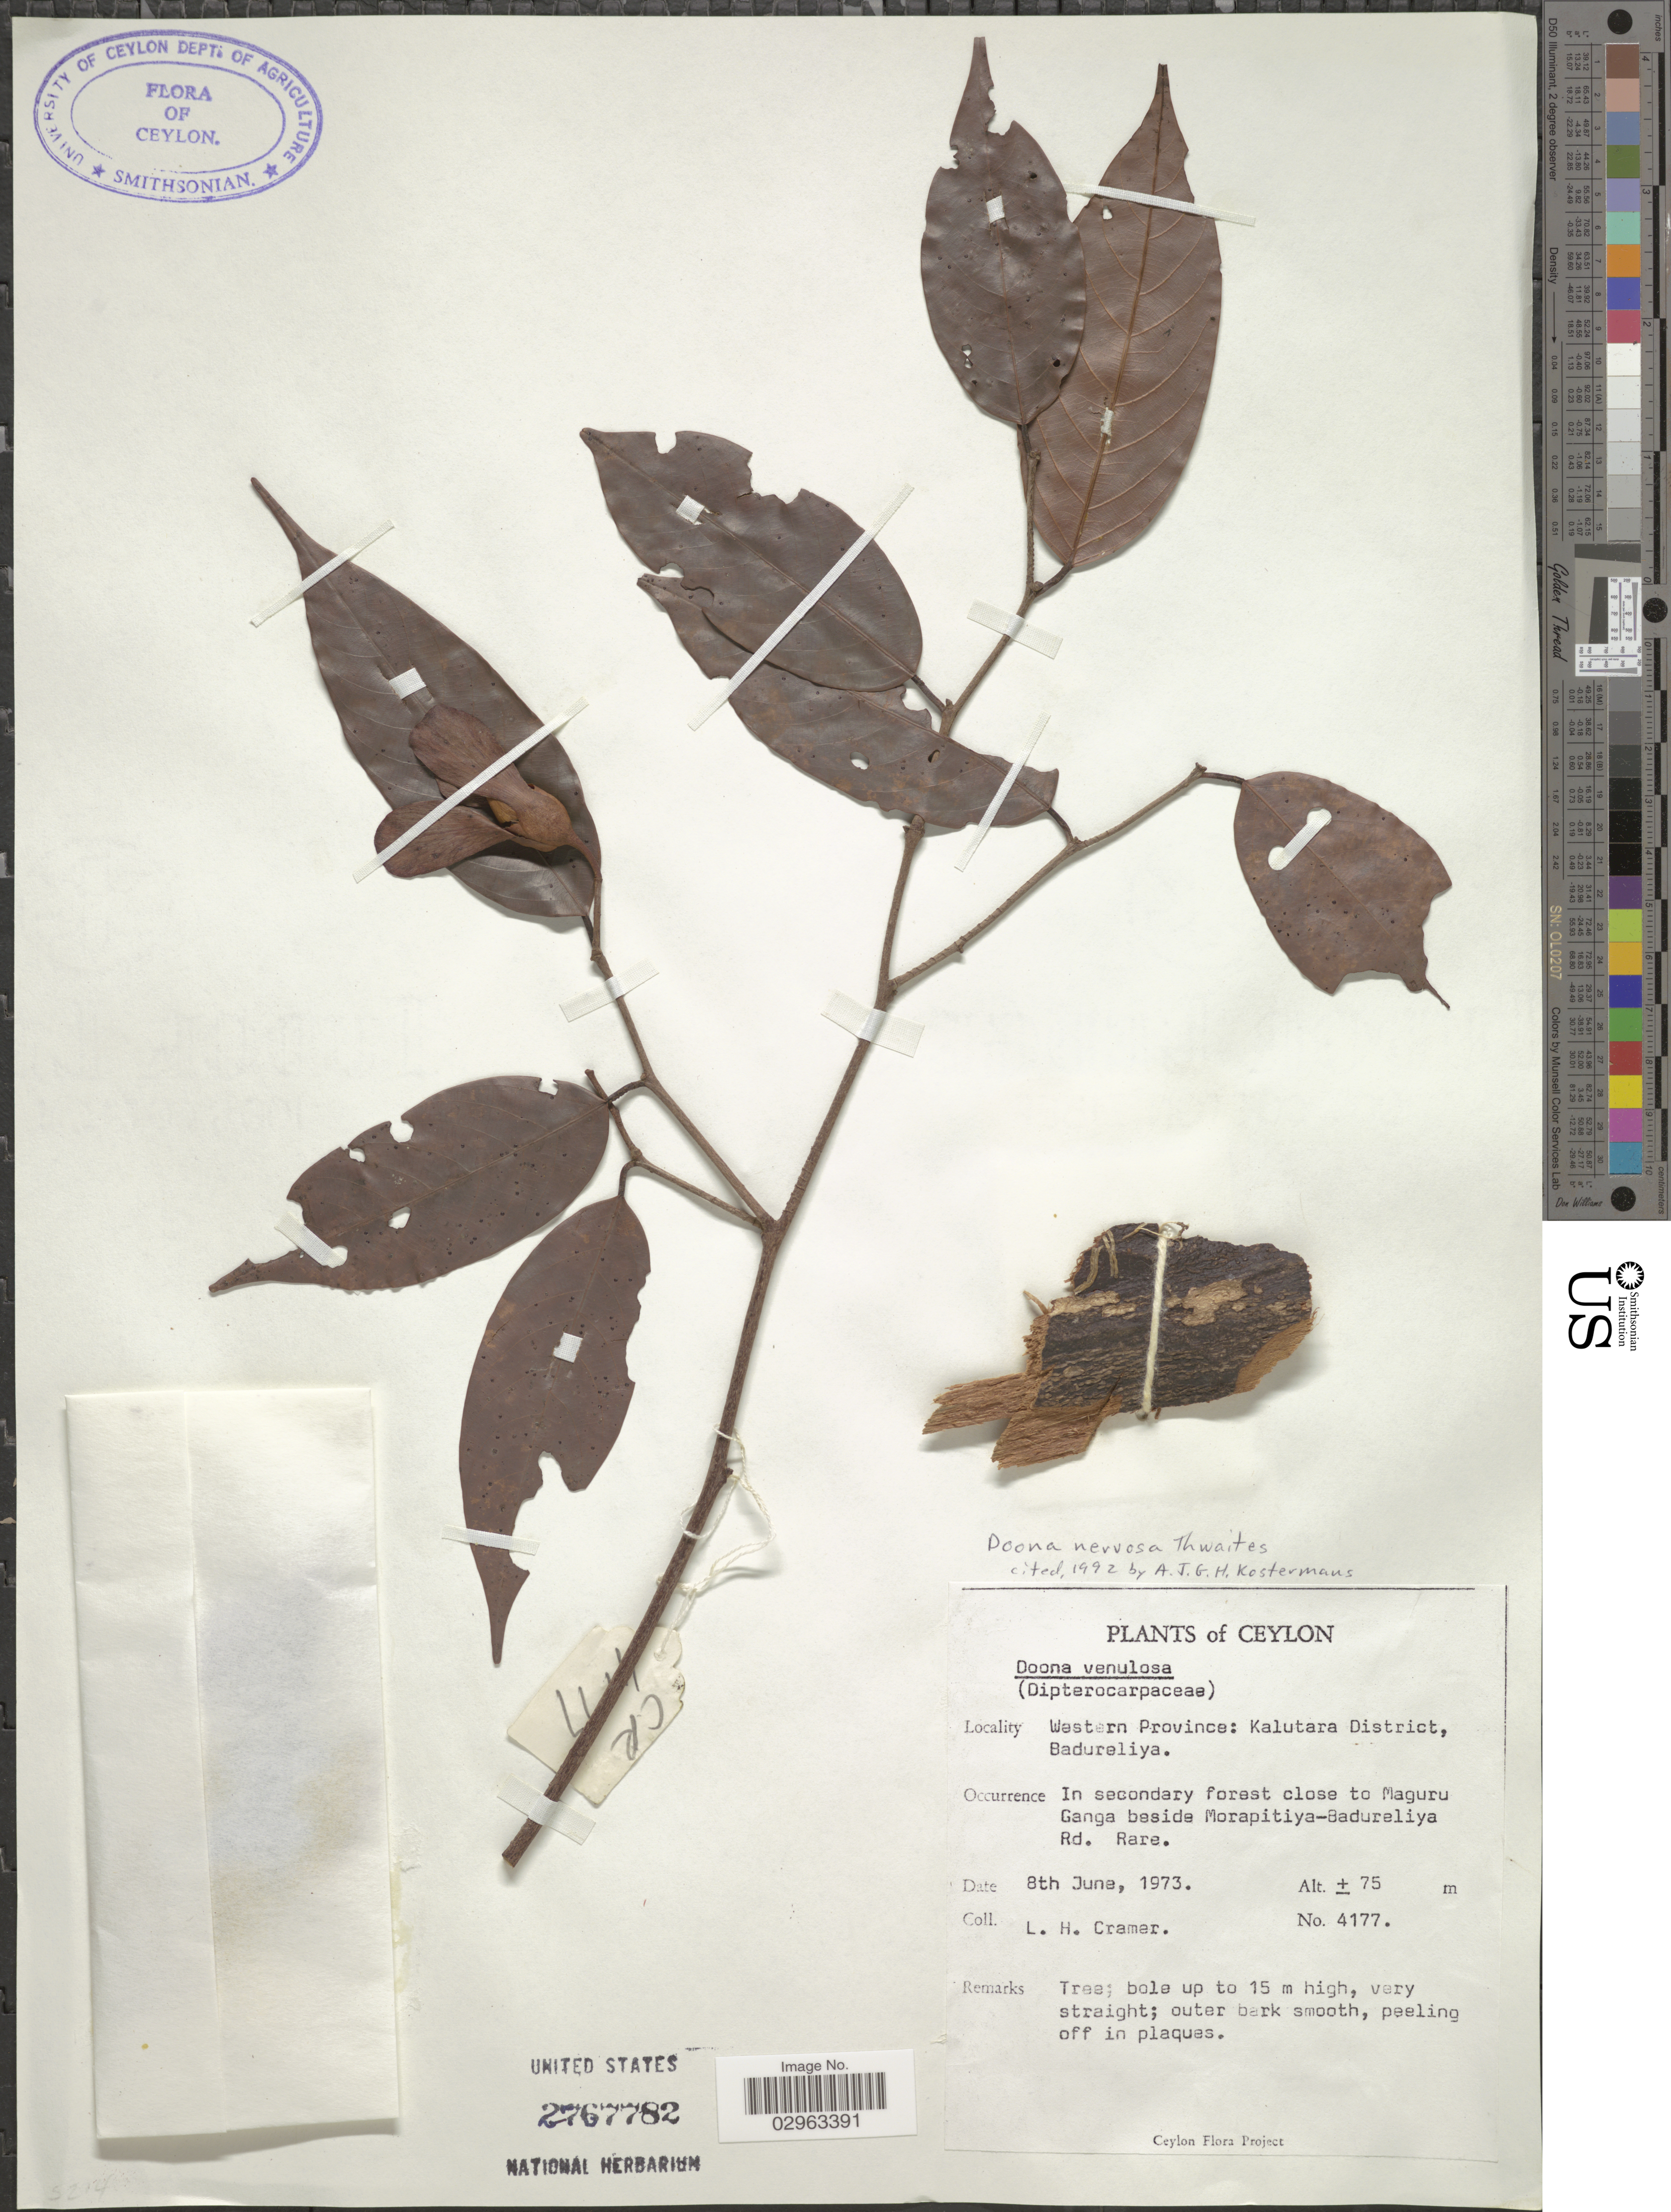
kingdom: Plantae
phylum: Tracheophyta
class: Magnoliopsida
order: Malvales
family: Dipterocarpaceae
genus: Doona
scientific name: Doona nervosa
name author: Thwaites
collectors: L. H. Cramer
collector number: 4177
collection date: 1973-06-08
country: Sri Lanka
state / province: Western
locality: Kalutara District, Badureliya. Close to Maguru Ganga beside Morapitiya-Badureliya Rd. Ceylon.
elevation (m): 75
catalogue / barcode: US 2767782